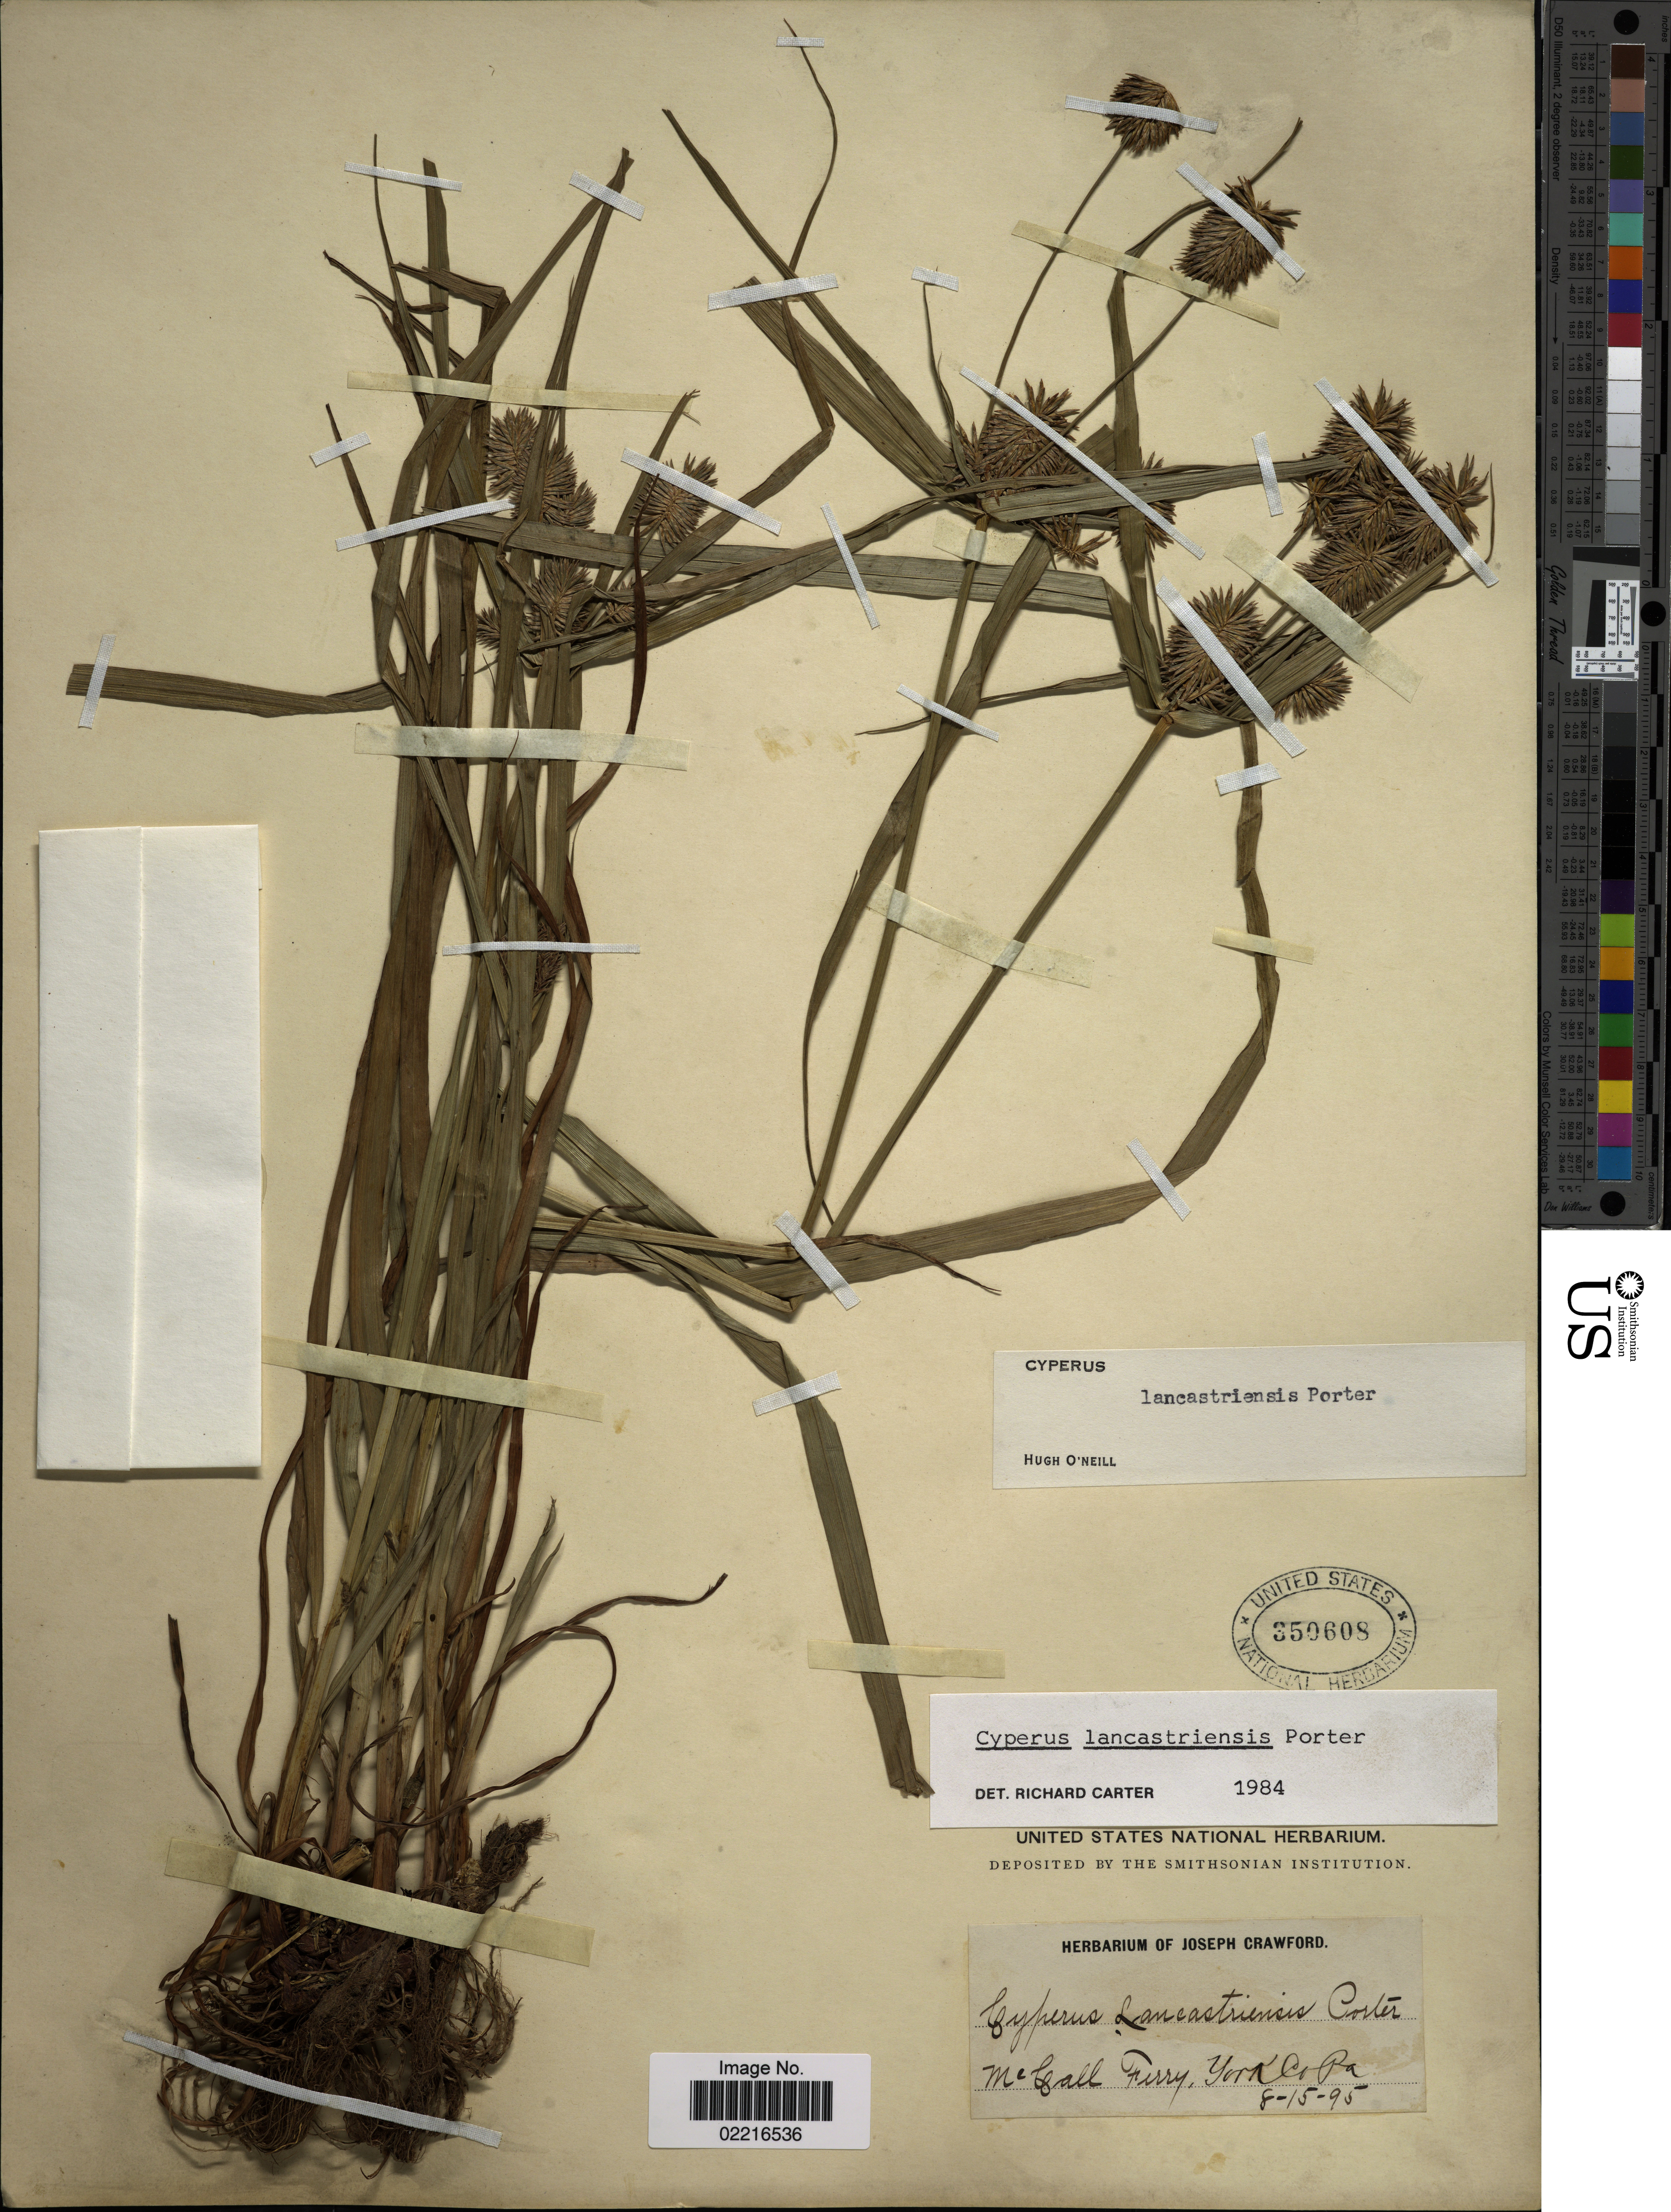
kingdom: Plantae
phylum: Tracheophyta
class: Liliopsida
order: Poales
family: Cyperaceae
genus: Cyperus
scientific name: Cyperus lancastriensis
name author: Porter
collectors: ex herb. Joseph Crawford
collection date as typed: Transcribed d/m/y: 15/8/95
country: United States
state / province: Pennsylvania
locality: McCall Ferry, York Co, Pa.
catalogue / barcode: US 350608